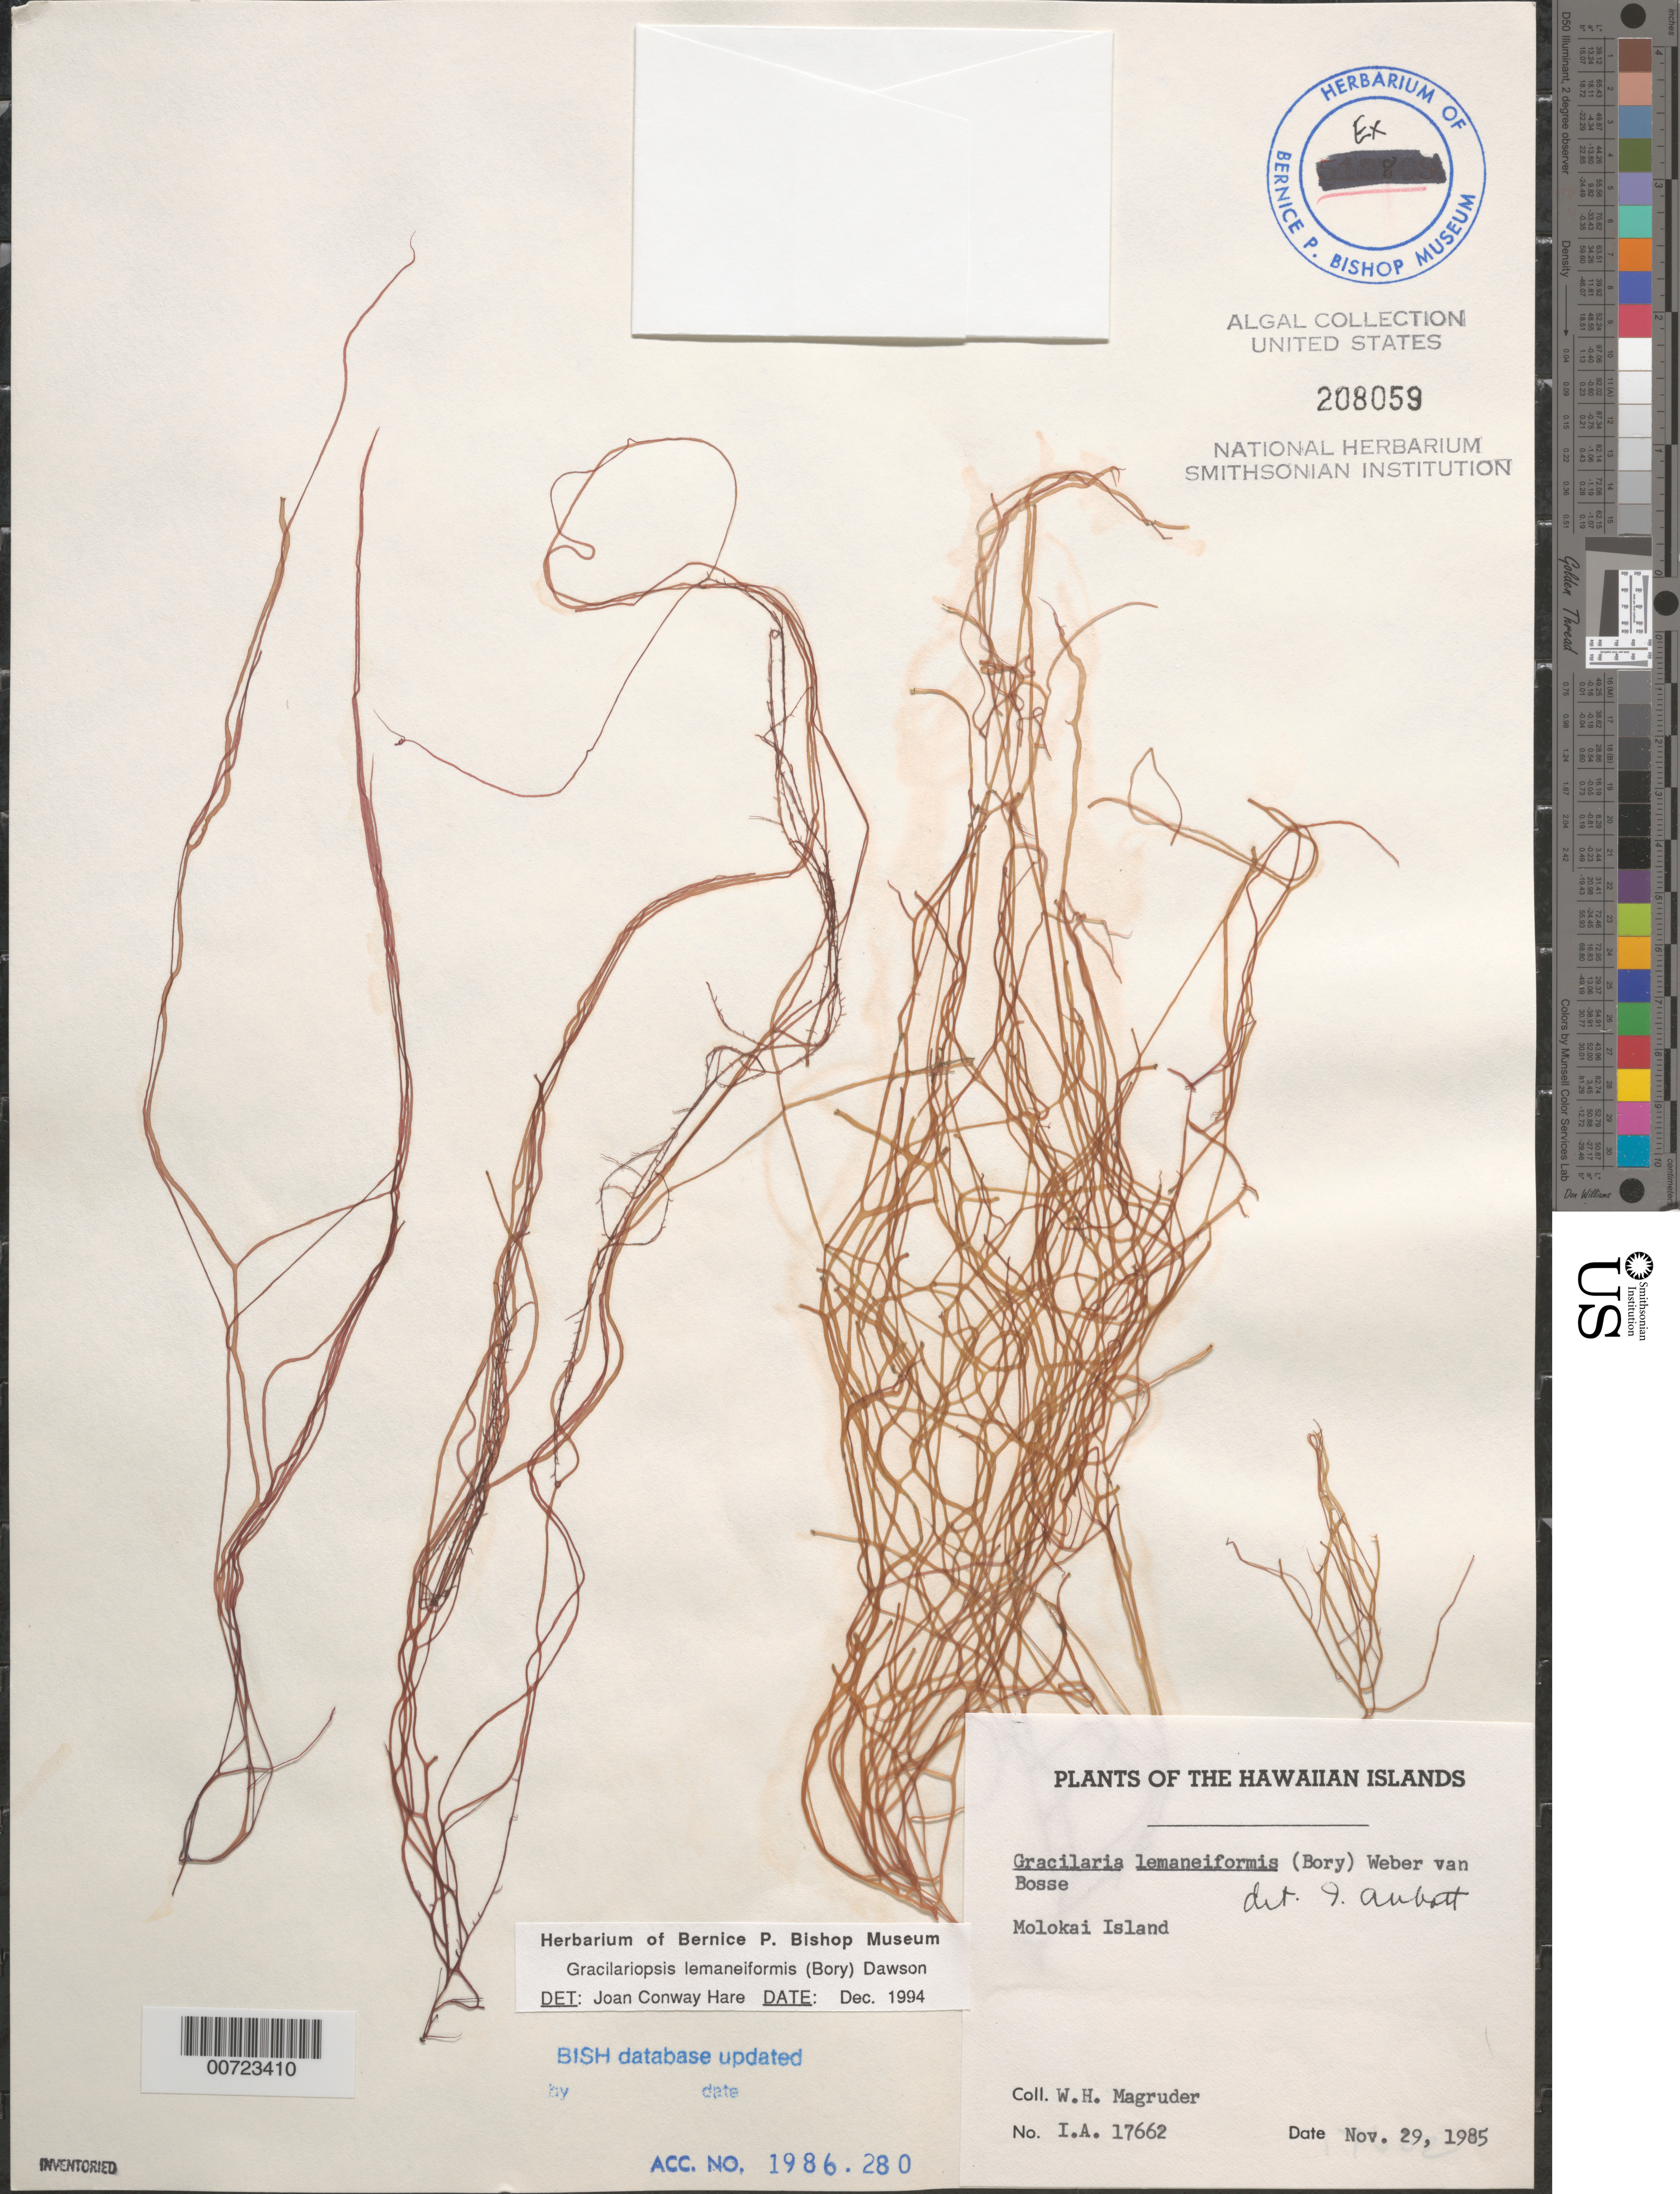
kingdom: Plantae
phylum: Rhodophyta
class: Florideophyceae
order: Gracilariales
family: Gracilariaceae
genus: Gracilariopsis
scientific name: Gracilariopsis lemaneiformis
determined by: Hare, Joan Conway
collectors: W. Magruder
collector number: IAA 17662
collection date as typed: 29 Nov 1985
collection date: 1985-11-29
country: United States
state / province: Hawaii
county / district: Maui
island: Moloka'i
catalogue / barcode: US 208059